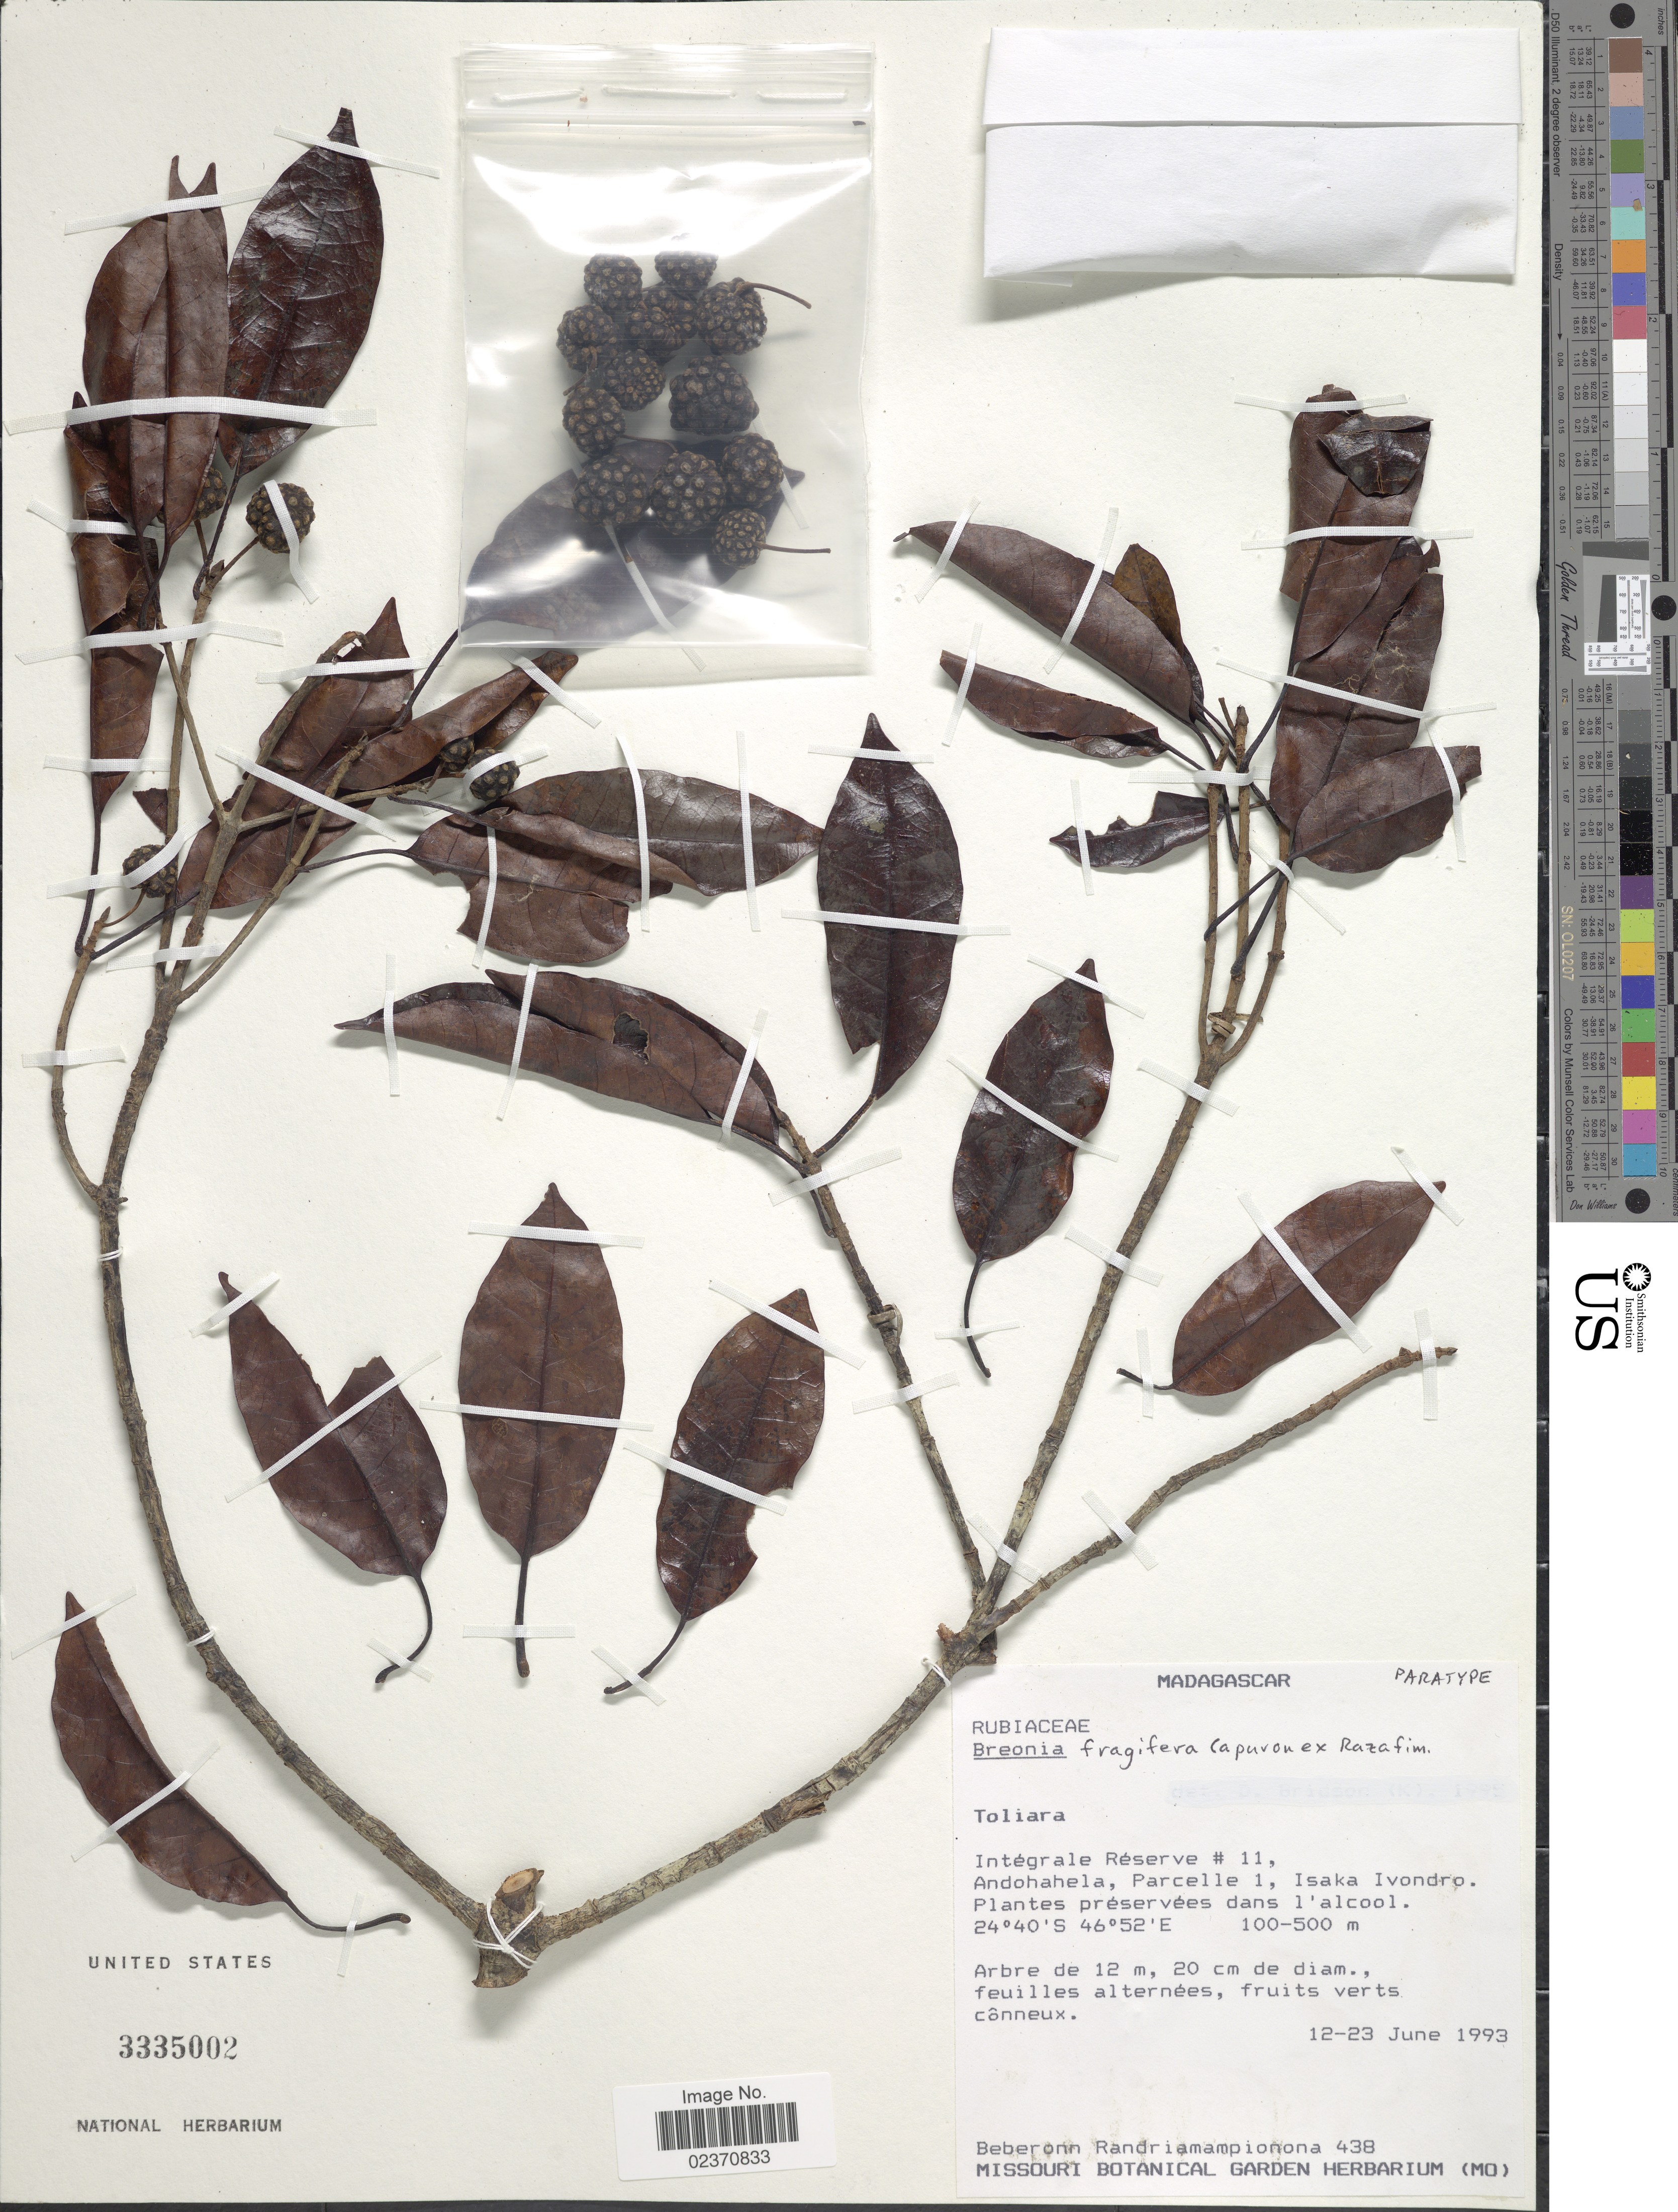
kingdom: Plantae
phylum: Tracheophyta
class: Magnoliopsida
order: Gentianales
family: Rubiaceae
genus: Breonia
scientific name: Breonia fragifera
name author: Capuron ex Razafim.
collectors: B. Randriamampionona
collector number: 438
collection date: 1993-06-12/1993-06-23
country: Madagascar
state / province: Anosy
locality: Integrale Reserve # 11, Andohahela, Parcelle 1, Isaka Ivondro.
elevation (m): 100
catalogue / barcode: US 3335002